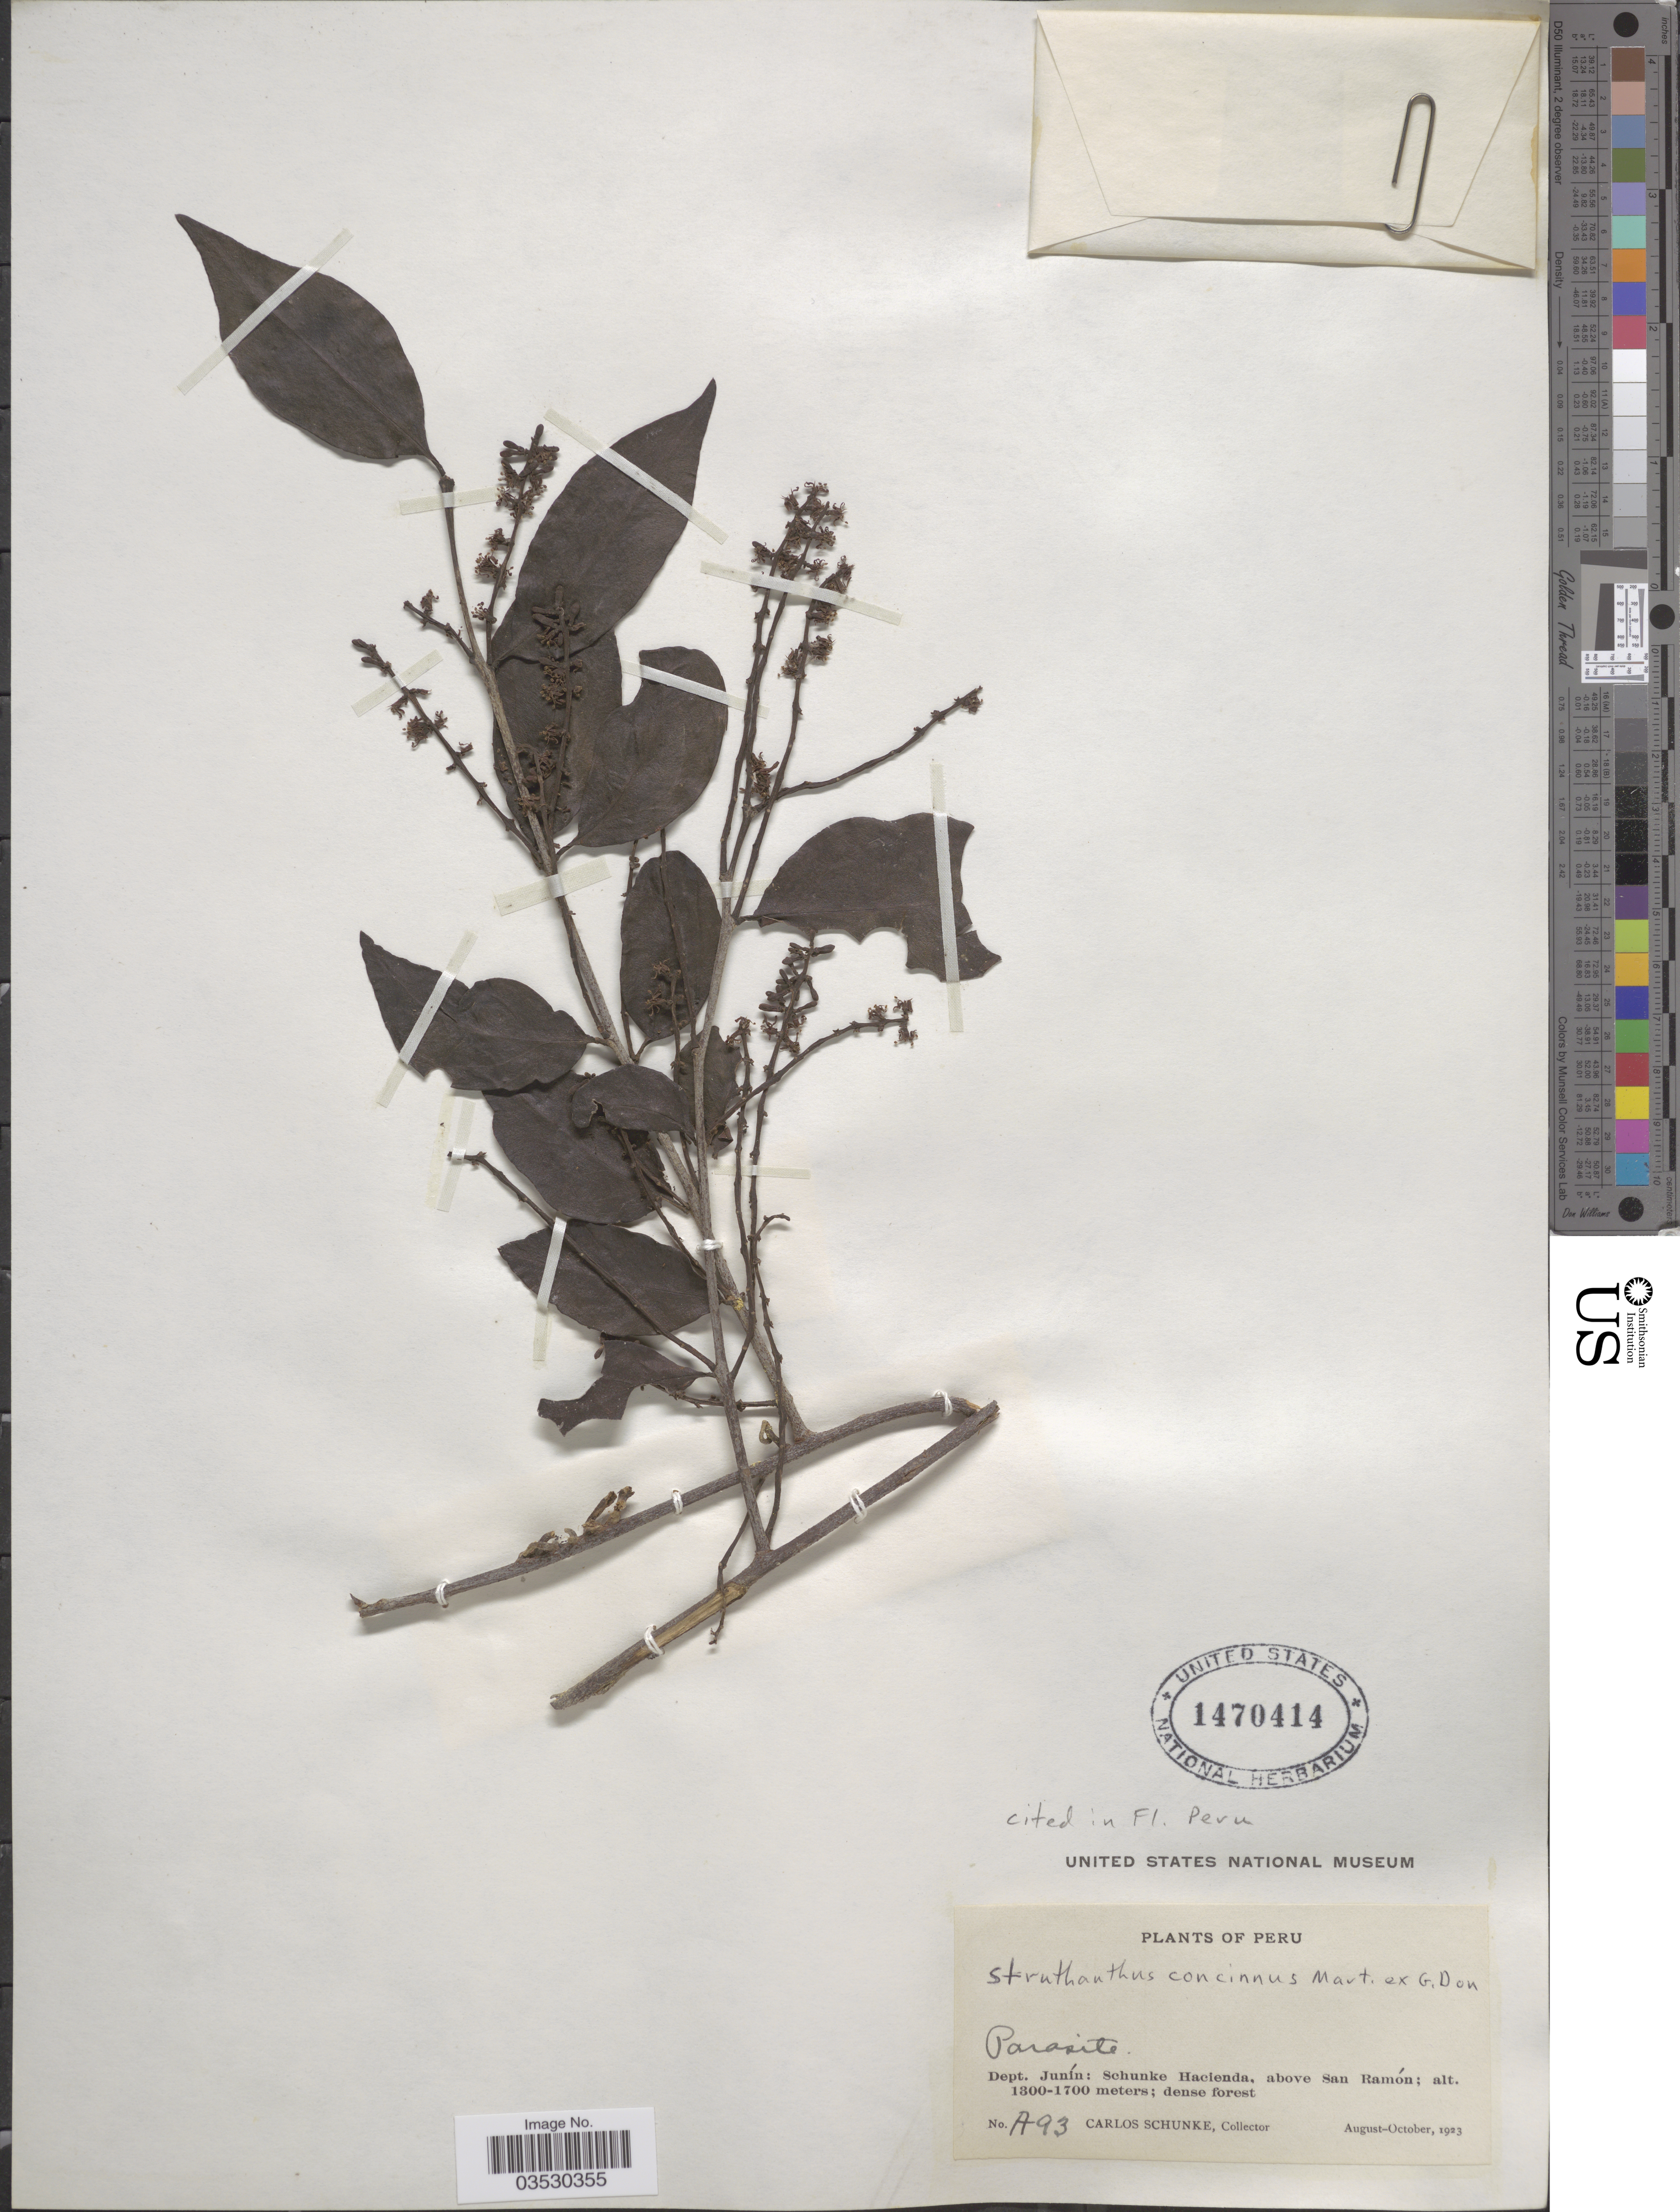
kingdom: Plantae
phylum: Tracheophyta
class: Magnoliopsida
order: Santalales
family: Loranthaceae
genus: Struthanthus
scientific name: Struthanthus concinnus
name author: Mart.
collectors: C. Schunke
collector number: A93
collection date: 1923-08/1923-10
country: Peru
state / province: Junín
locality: Dept. Junín: Schunke Hacienda, above San Ramón.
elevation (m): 1300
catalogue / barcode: US 1470414